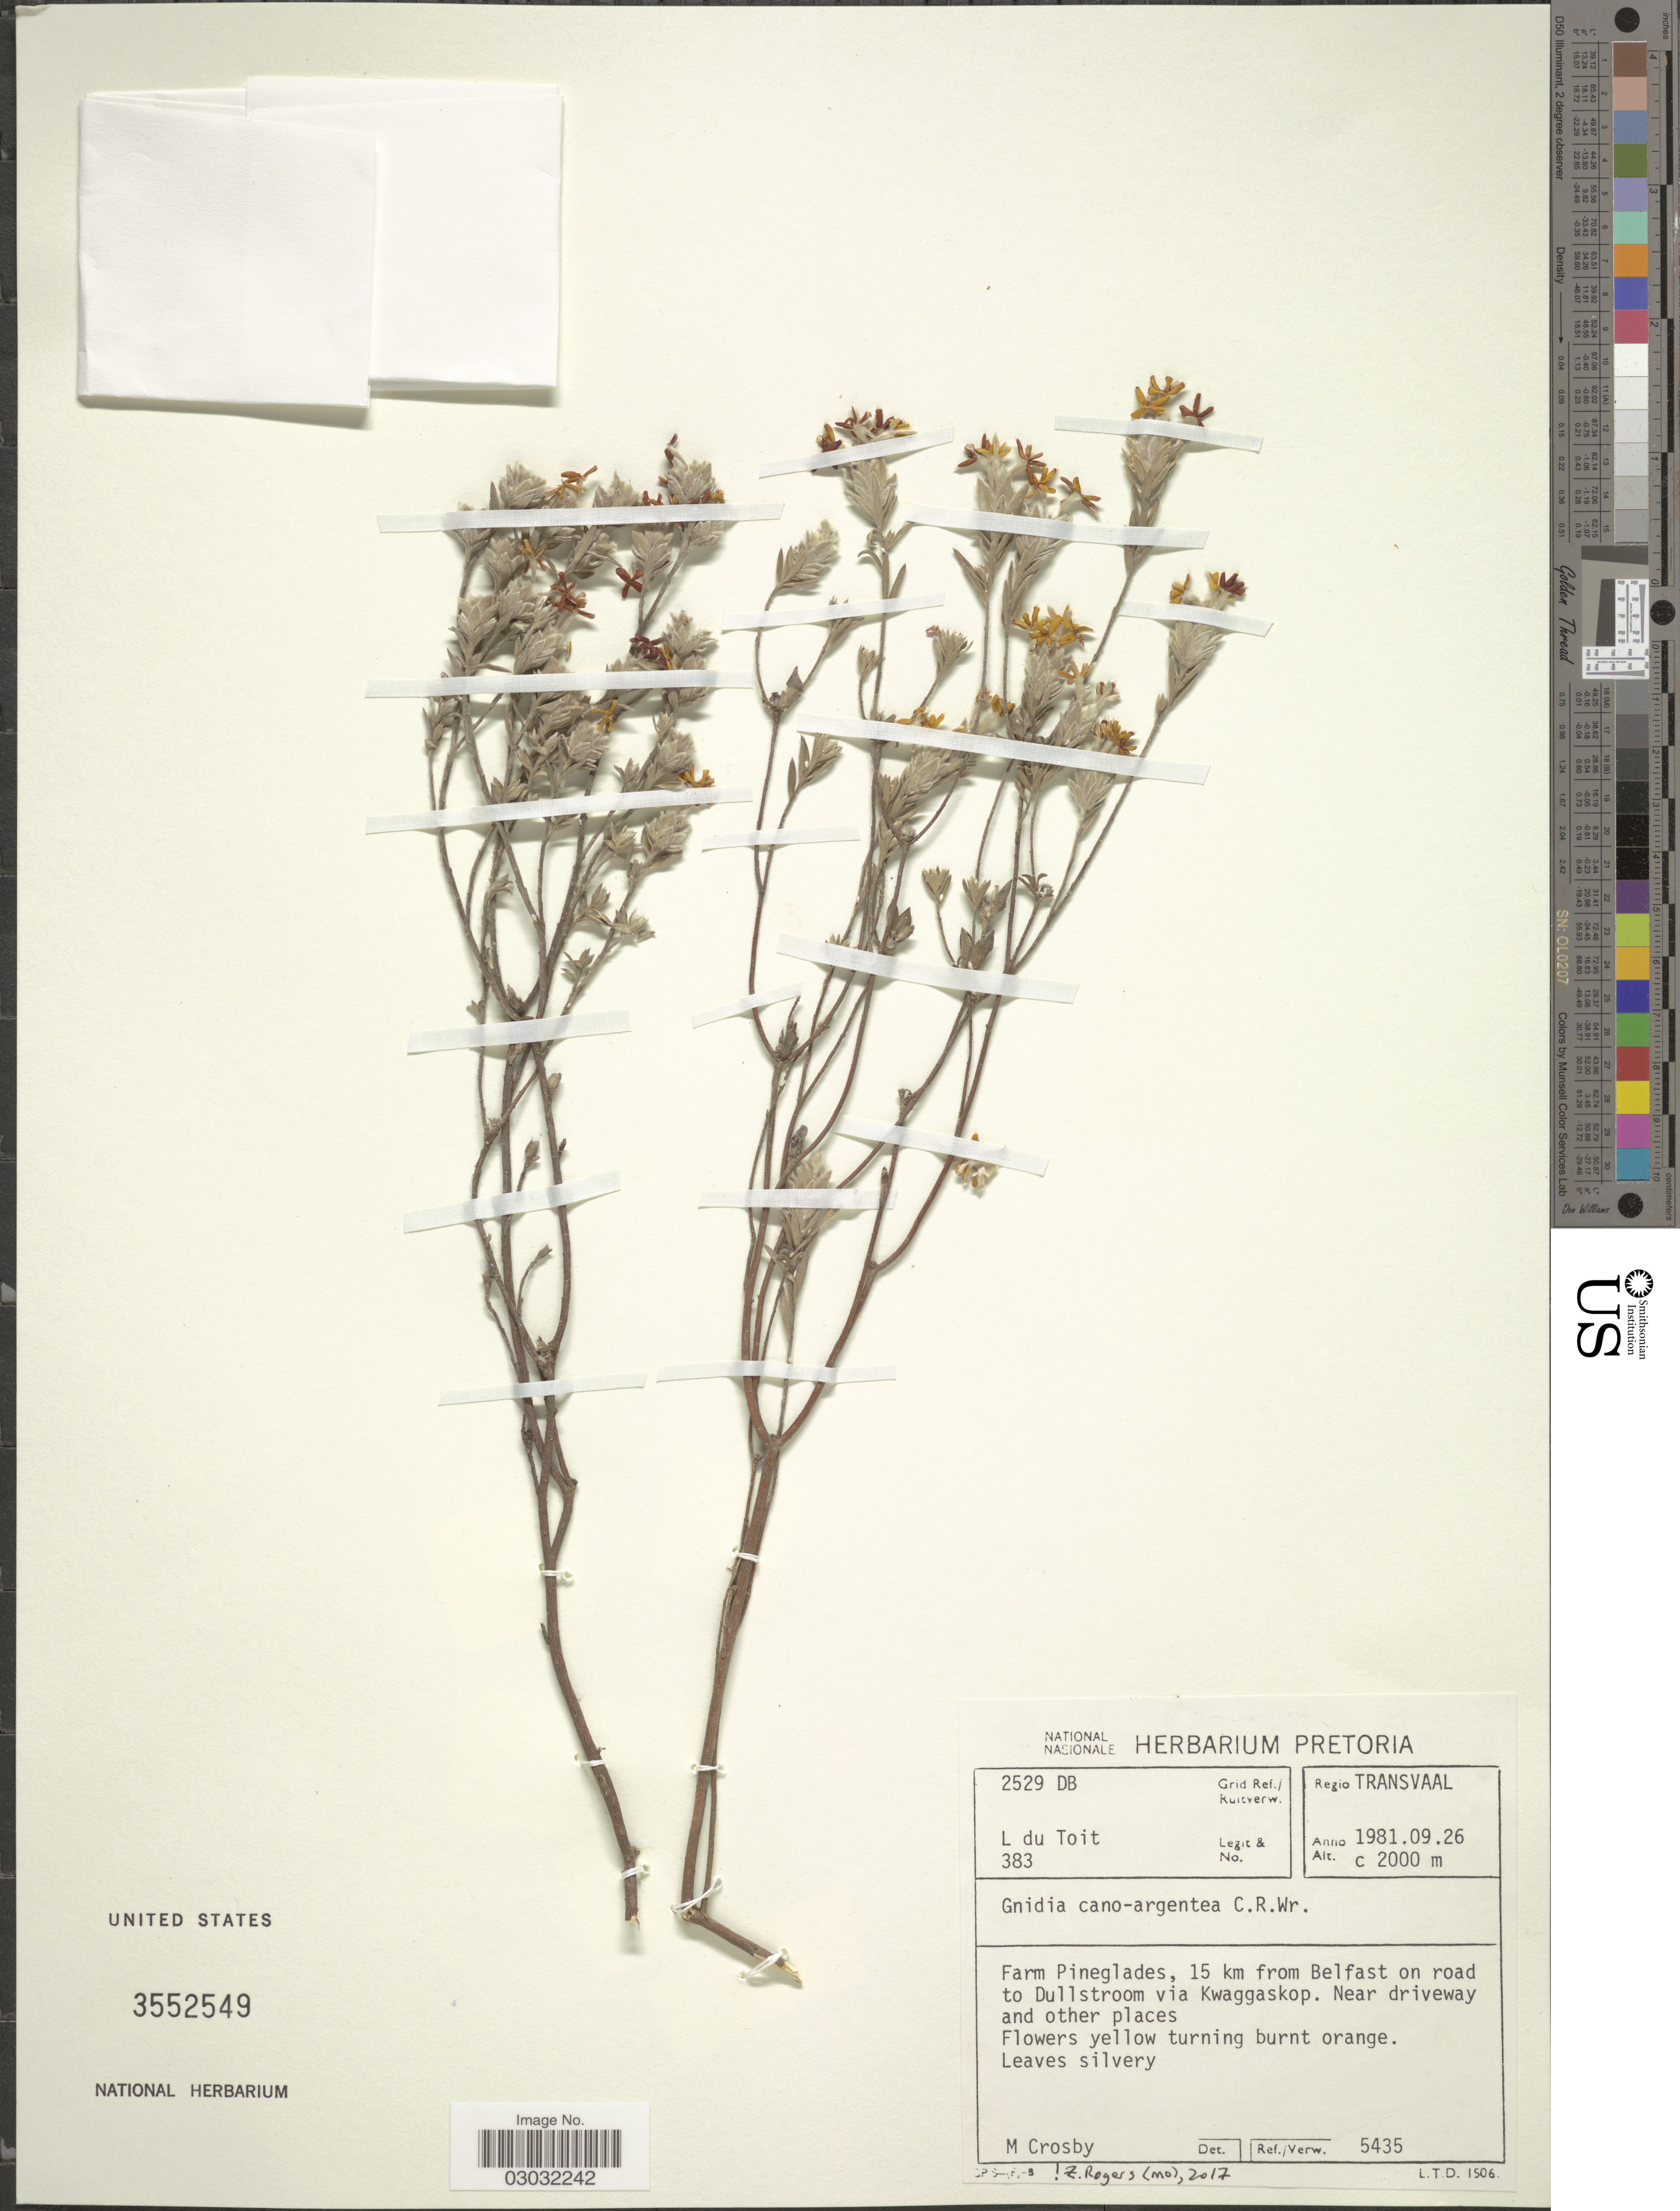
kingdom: Plantae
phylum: Tracheophyta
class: Magnoliopsida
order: Malvales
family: Thymelaeaceae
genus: Lasiosiphon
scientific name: Lasiosiphon canoargenteus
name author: C.H. Wright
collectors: L. Dutoit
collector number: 383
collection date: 1981-09-26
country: South Africa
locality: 2529 DB Grid Ref./Ruitverw. Regio Transvaal. Farm Pineglades, 15 km from Belfast on road to Dullstroom via Kwaggaskop. Near driveway and other places.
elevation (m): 2000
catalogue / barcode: US 3552549